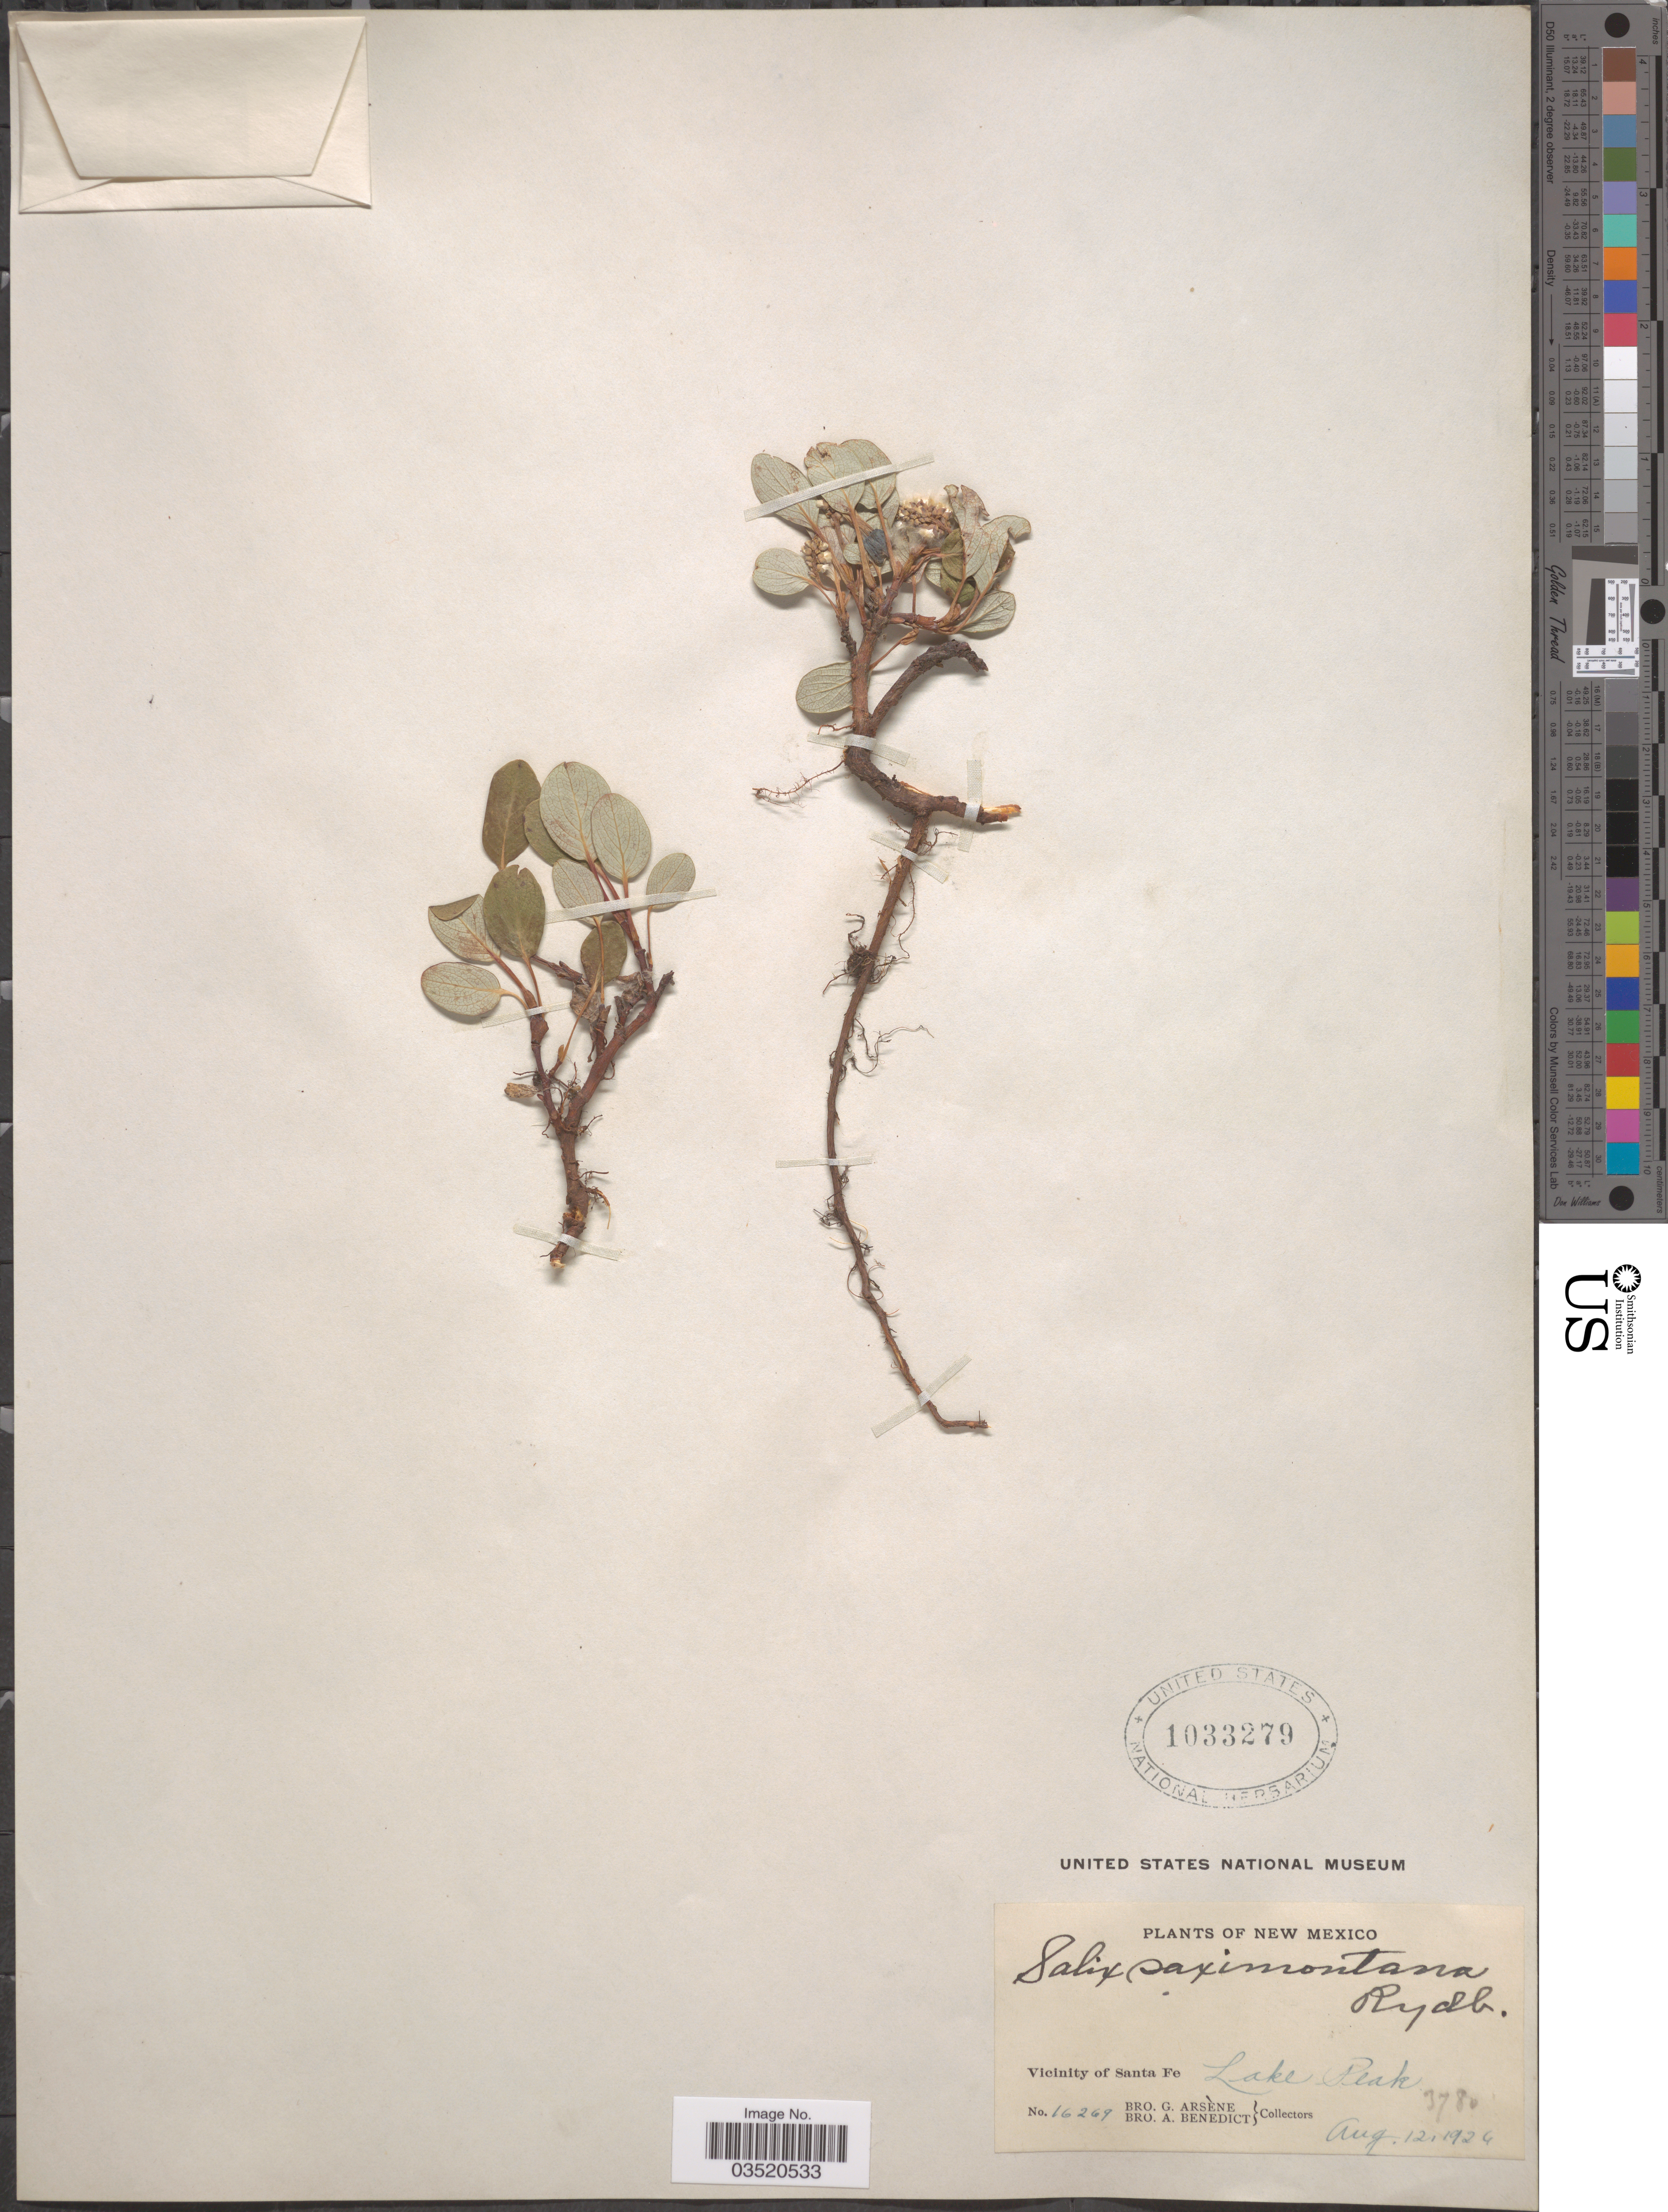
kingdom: Plantae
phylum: Tracheophyta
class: Magnoliopsida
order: Malpighiales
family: Salicaceae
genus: Salix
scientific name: Salix saximontana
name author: Rydb.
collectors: Bro. G. Arsène & Bro. A. Benedict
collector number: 16269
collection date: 1924-08-12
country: United States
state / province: New Mexico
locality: Vicinity of Santa Fe. Lake Peak.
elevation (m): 1152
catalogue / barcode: US 1033279